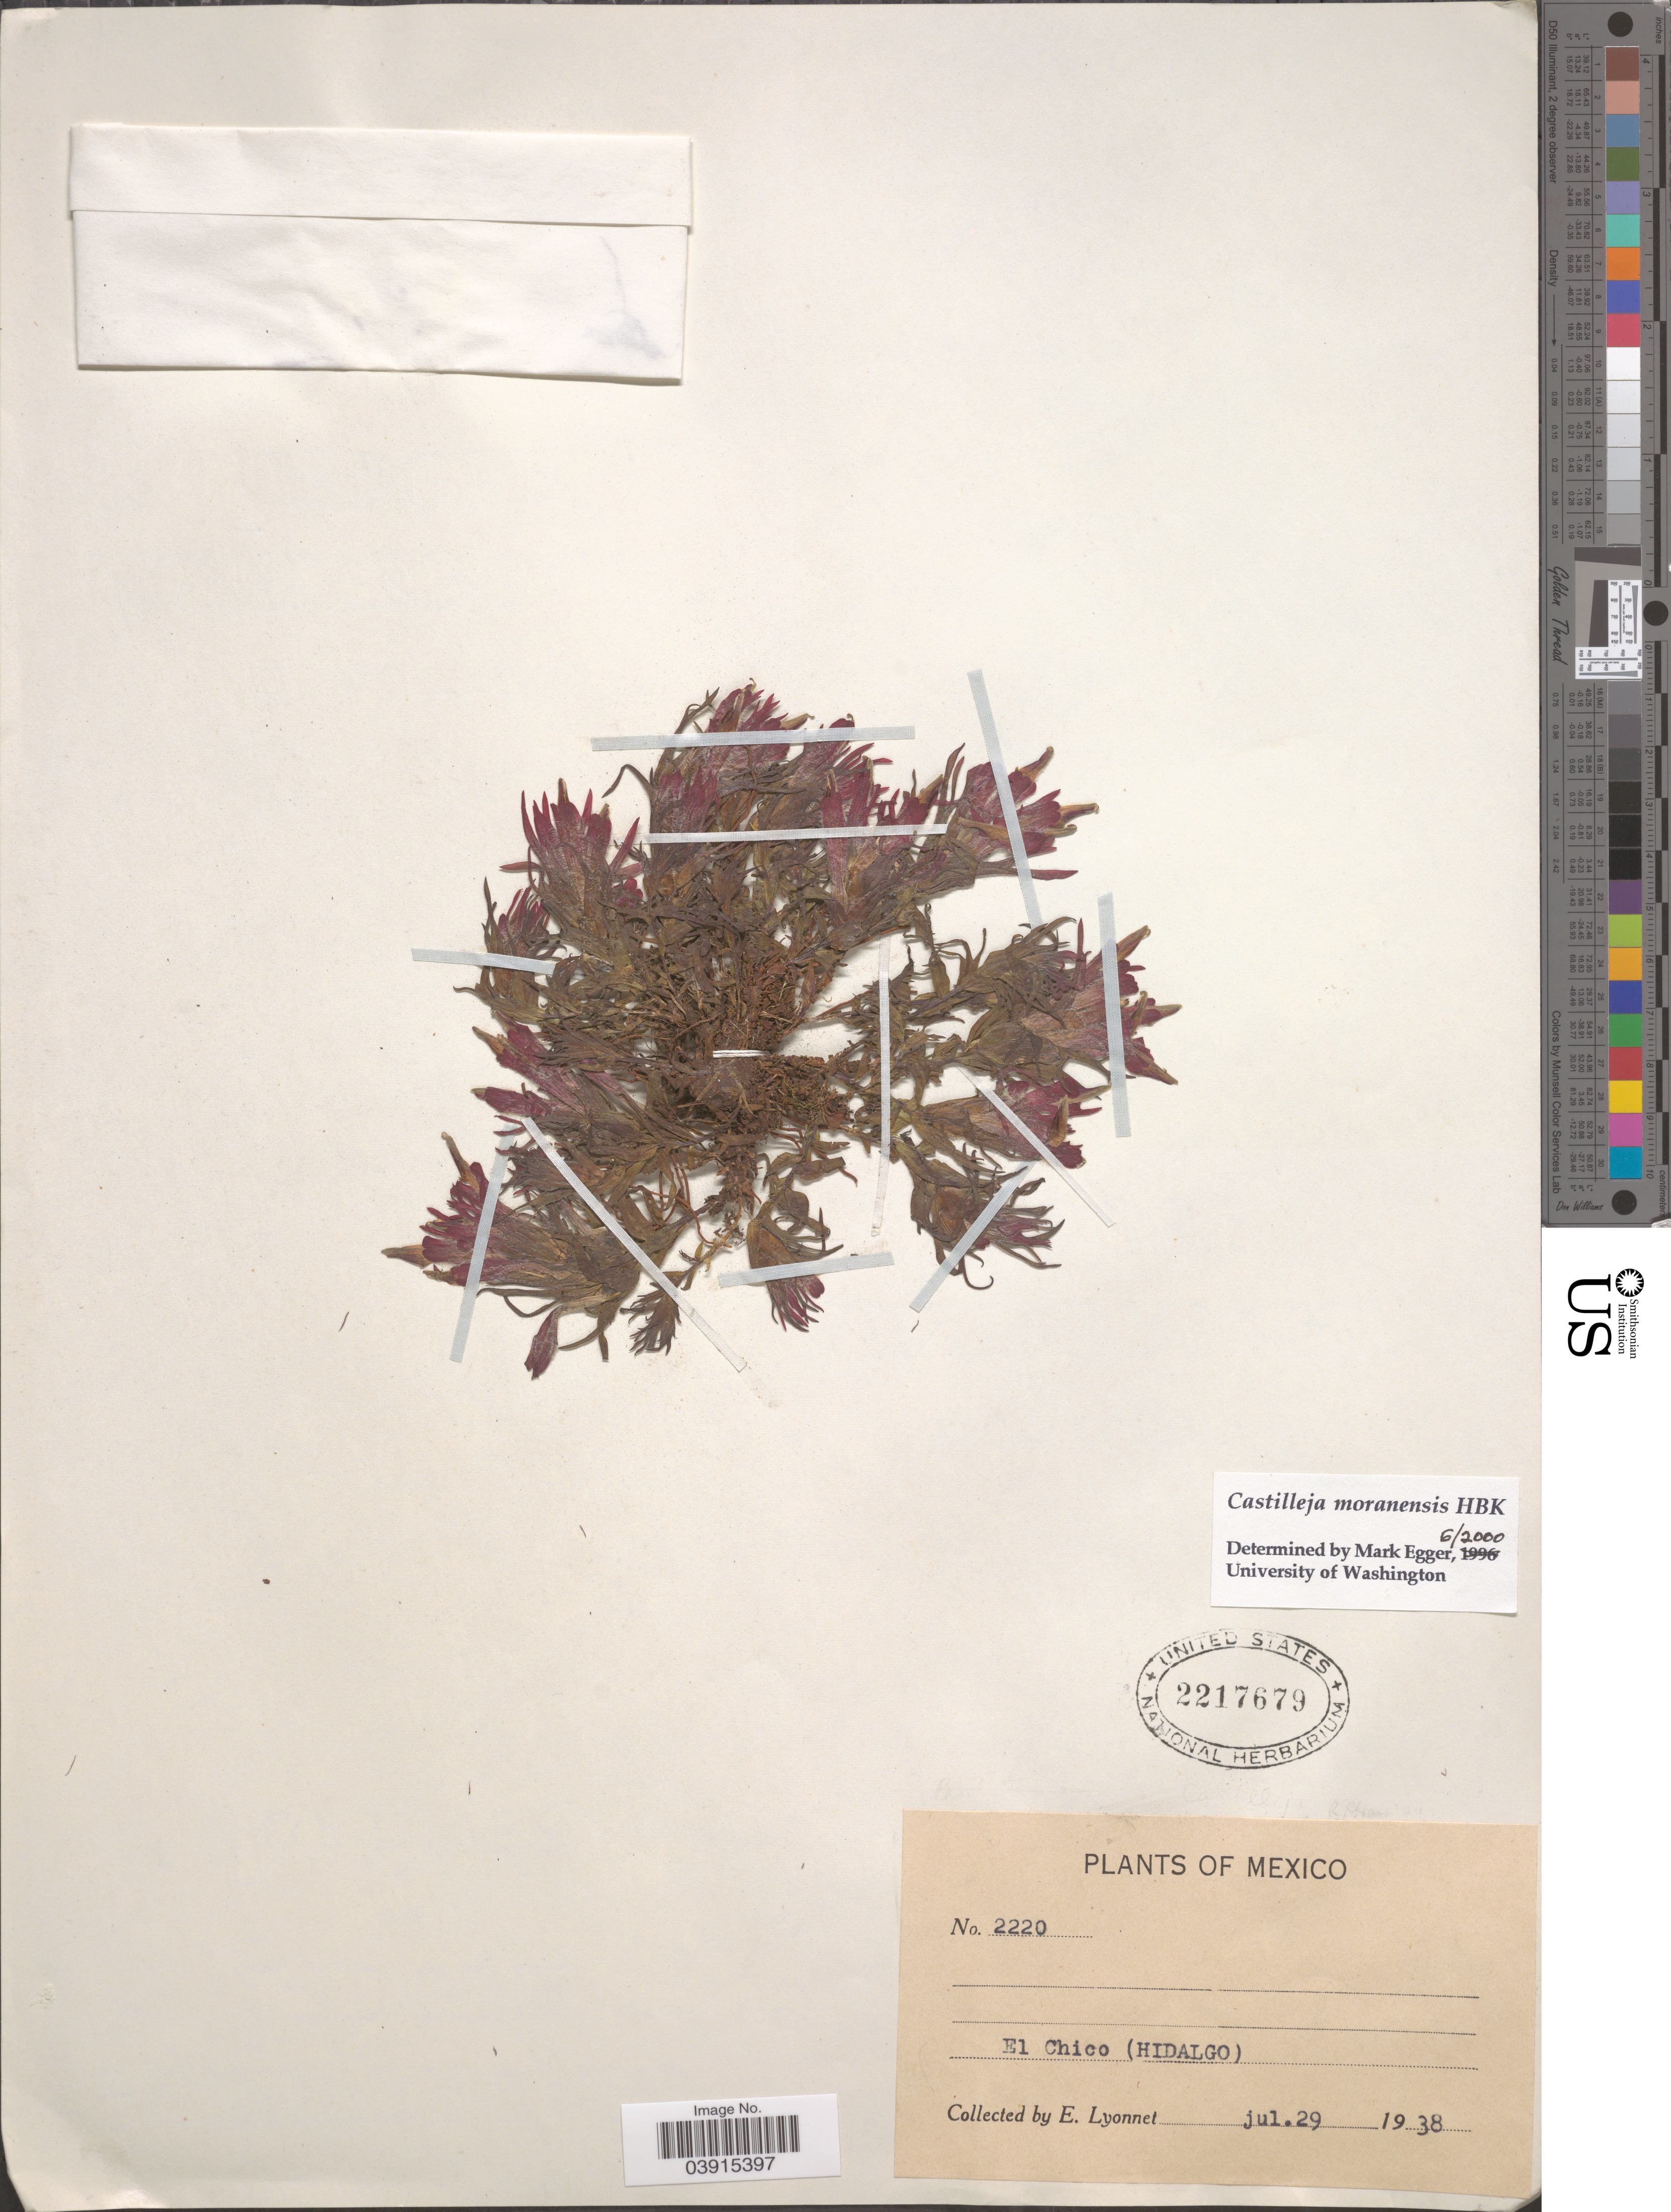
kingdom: Plantae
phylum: Tracheophyta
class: Magnoliopsida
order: Lamiales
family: Orobanchaceae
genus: Castilleja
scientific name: Castilleja moranensis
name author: Kunth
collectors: E. Lyonnet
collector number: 2220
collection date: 1938-07-29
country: Mexico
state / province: Hidalgo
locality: El Chico.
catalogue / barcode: US 2217679